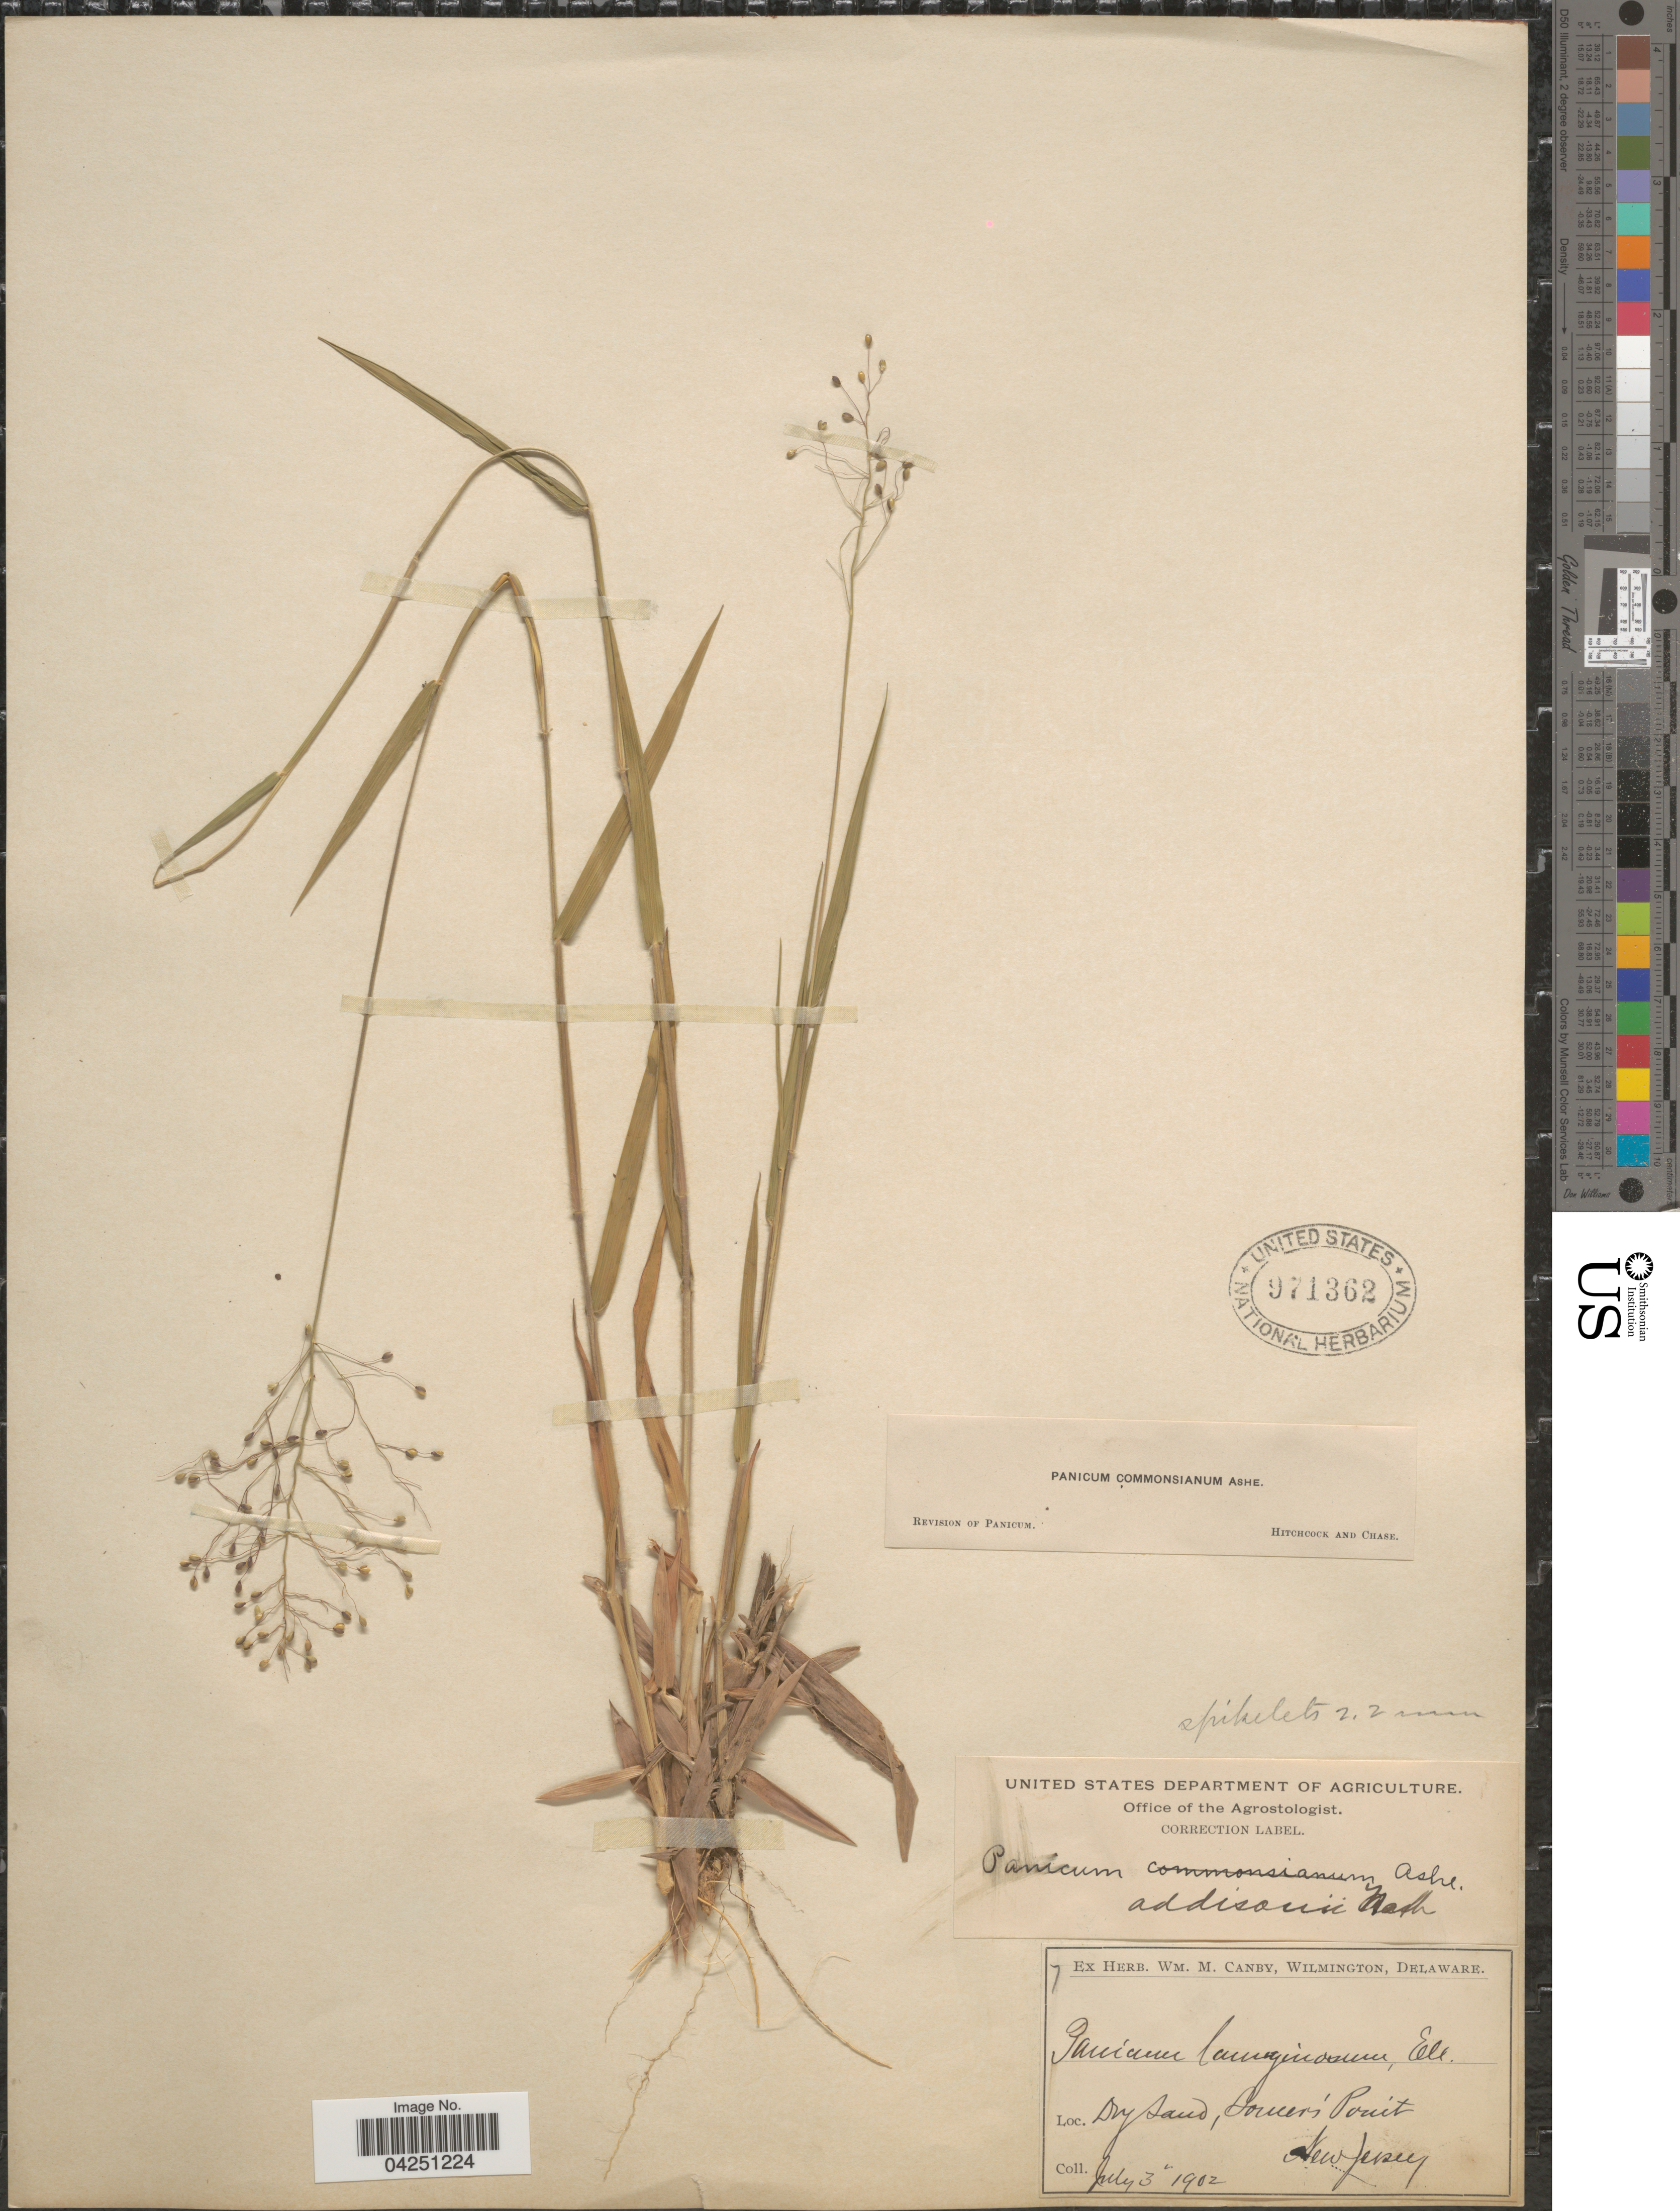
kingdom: Plantae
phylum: Tracheophyta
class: Liliopsida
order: Poales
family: Poaceae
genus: Dichanthelium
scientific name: Dichanthelium acuminatum var. acuminatum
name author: (Sw.) Gould & C.A. Clark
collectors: ex herb. W.M. Canby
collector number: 7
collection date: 1902-07-03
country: United States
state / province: New Jersey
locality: Somer's Point.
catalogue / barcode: US 971362